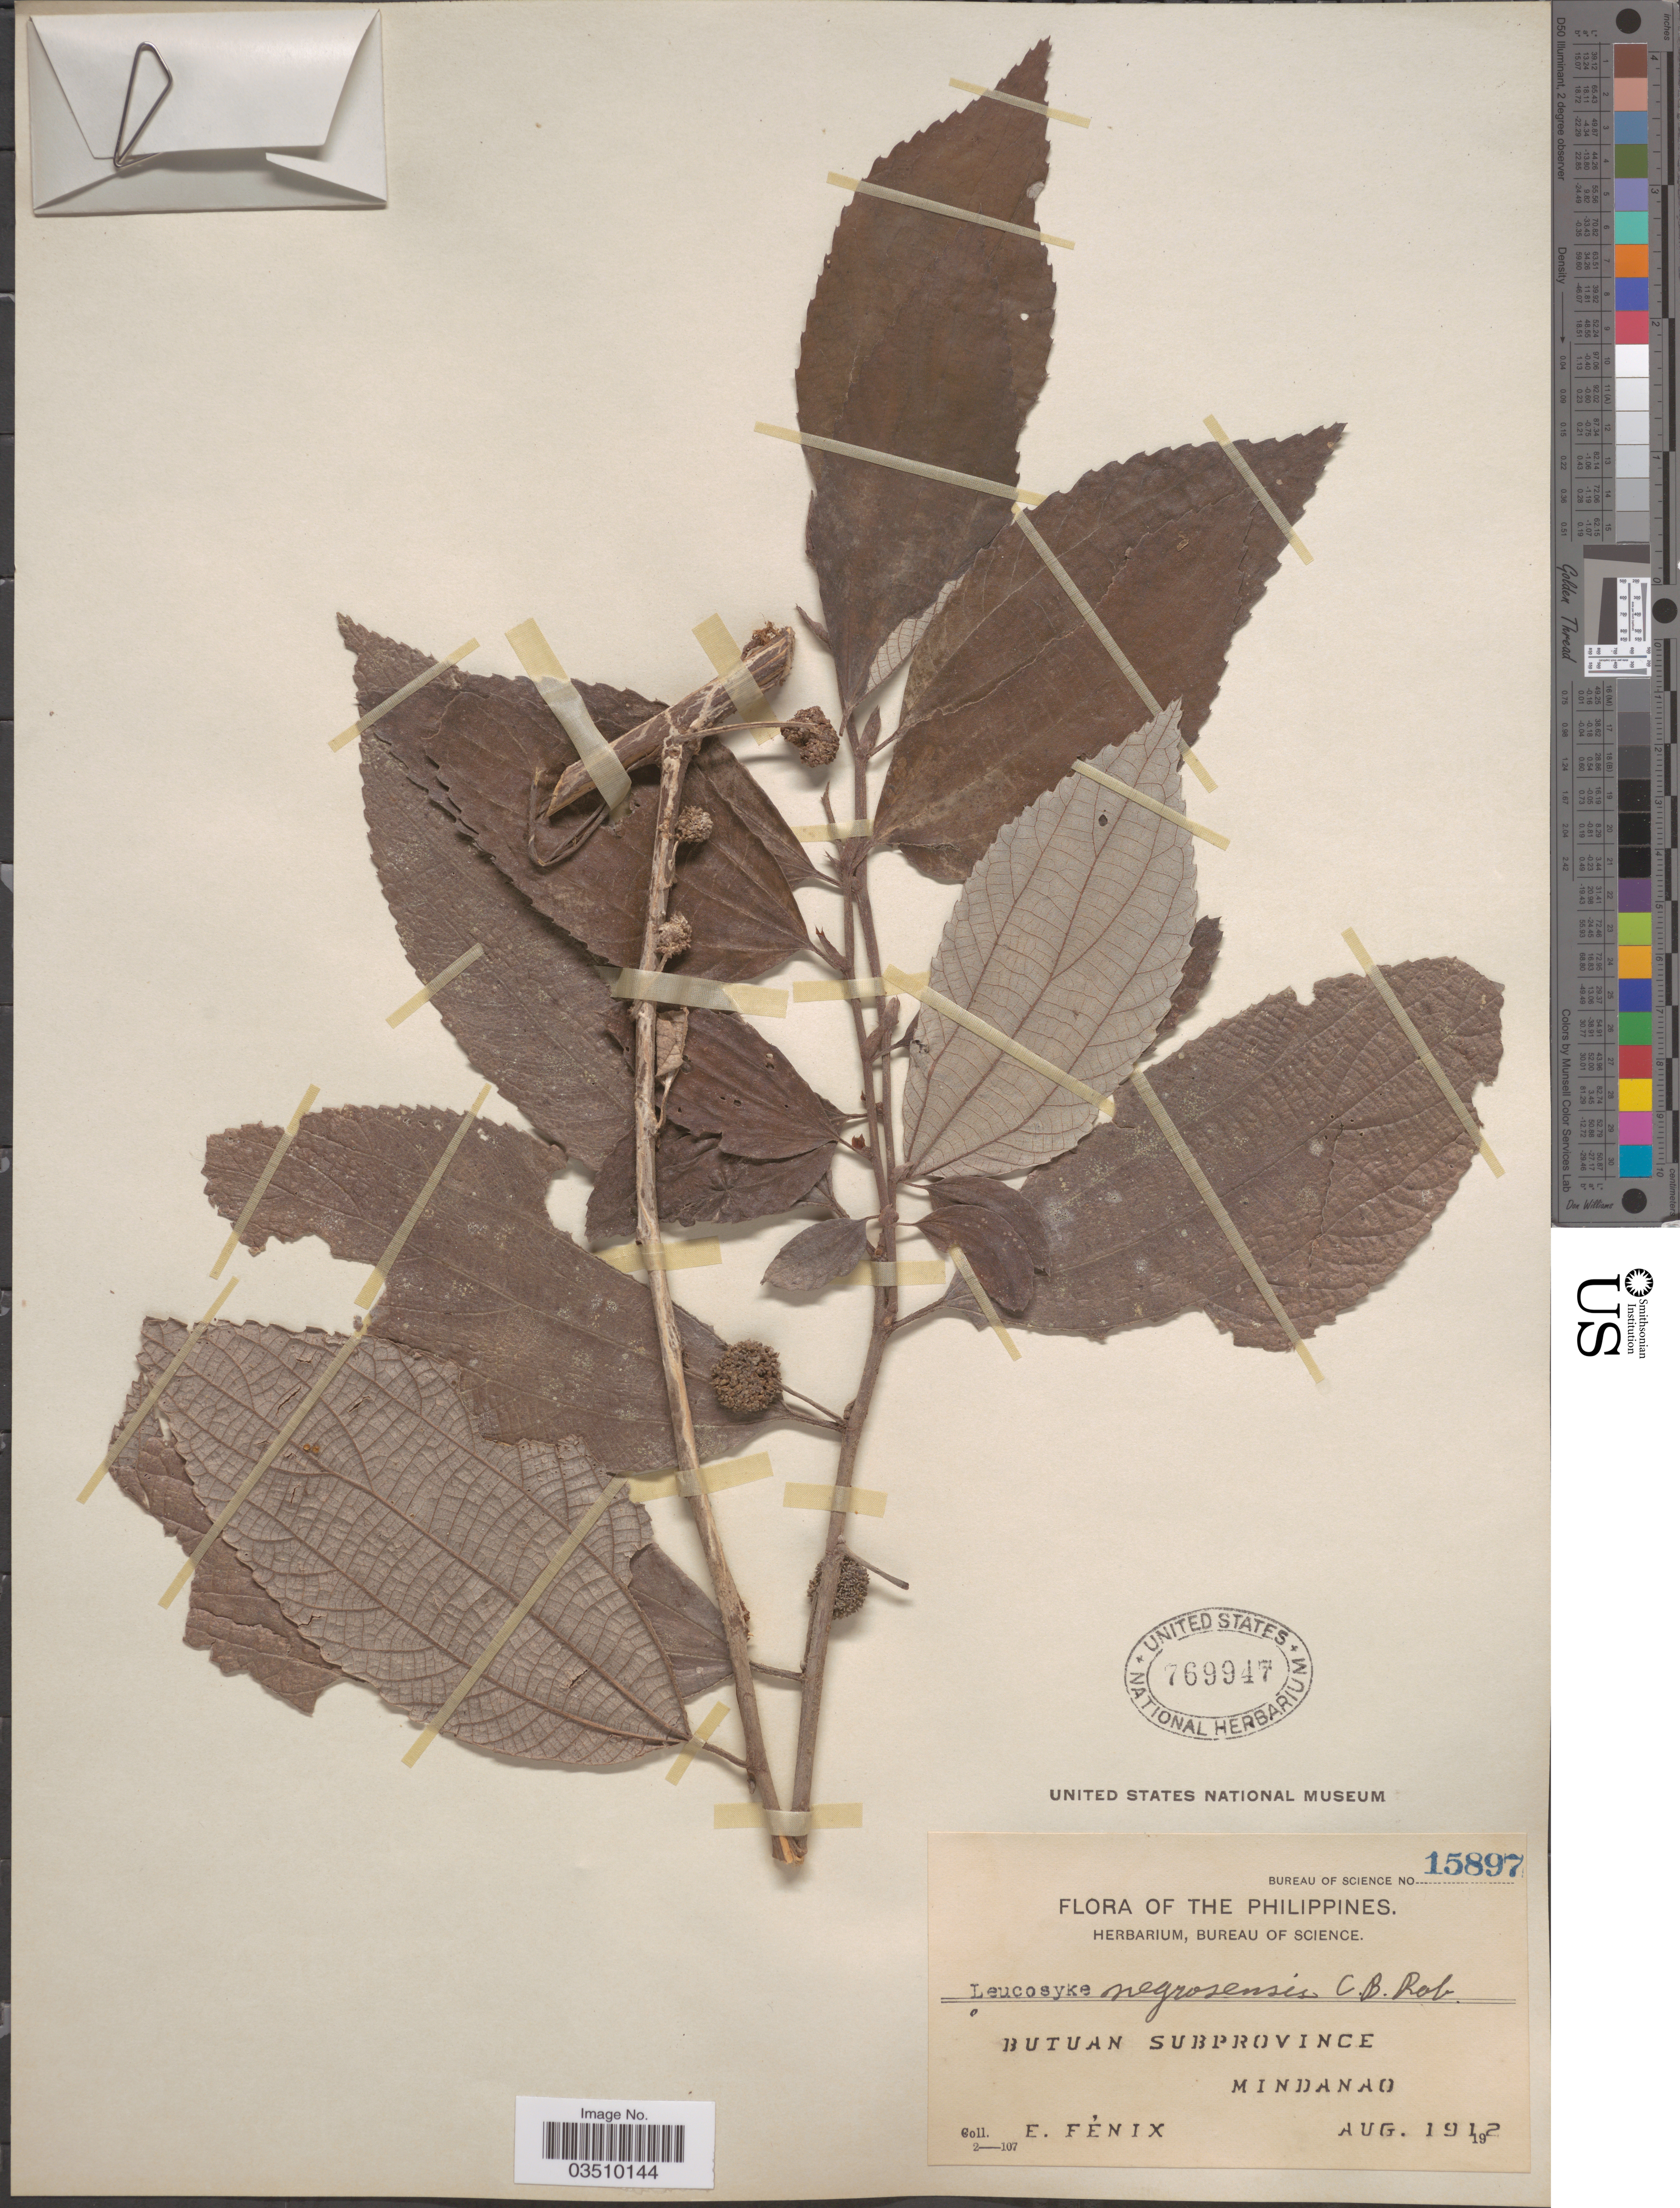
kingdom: Plantae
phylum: Tracheophyta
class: Magnoliopsida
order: Rosales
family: Urticaceae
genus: Leucosyke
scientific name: Leucosyke negrosensis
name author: C.B. Rob.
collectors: E. Fénix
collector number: Bureau of Science15897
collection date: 1912-08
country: Philippines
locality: Butuan Subprovince. Mindanao.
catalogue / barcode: US 769947